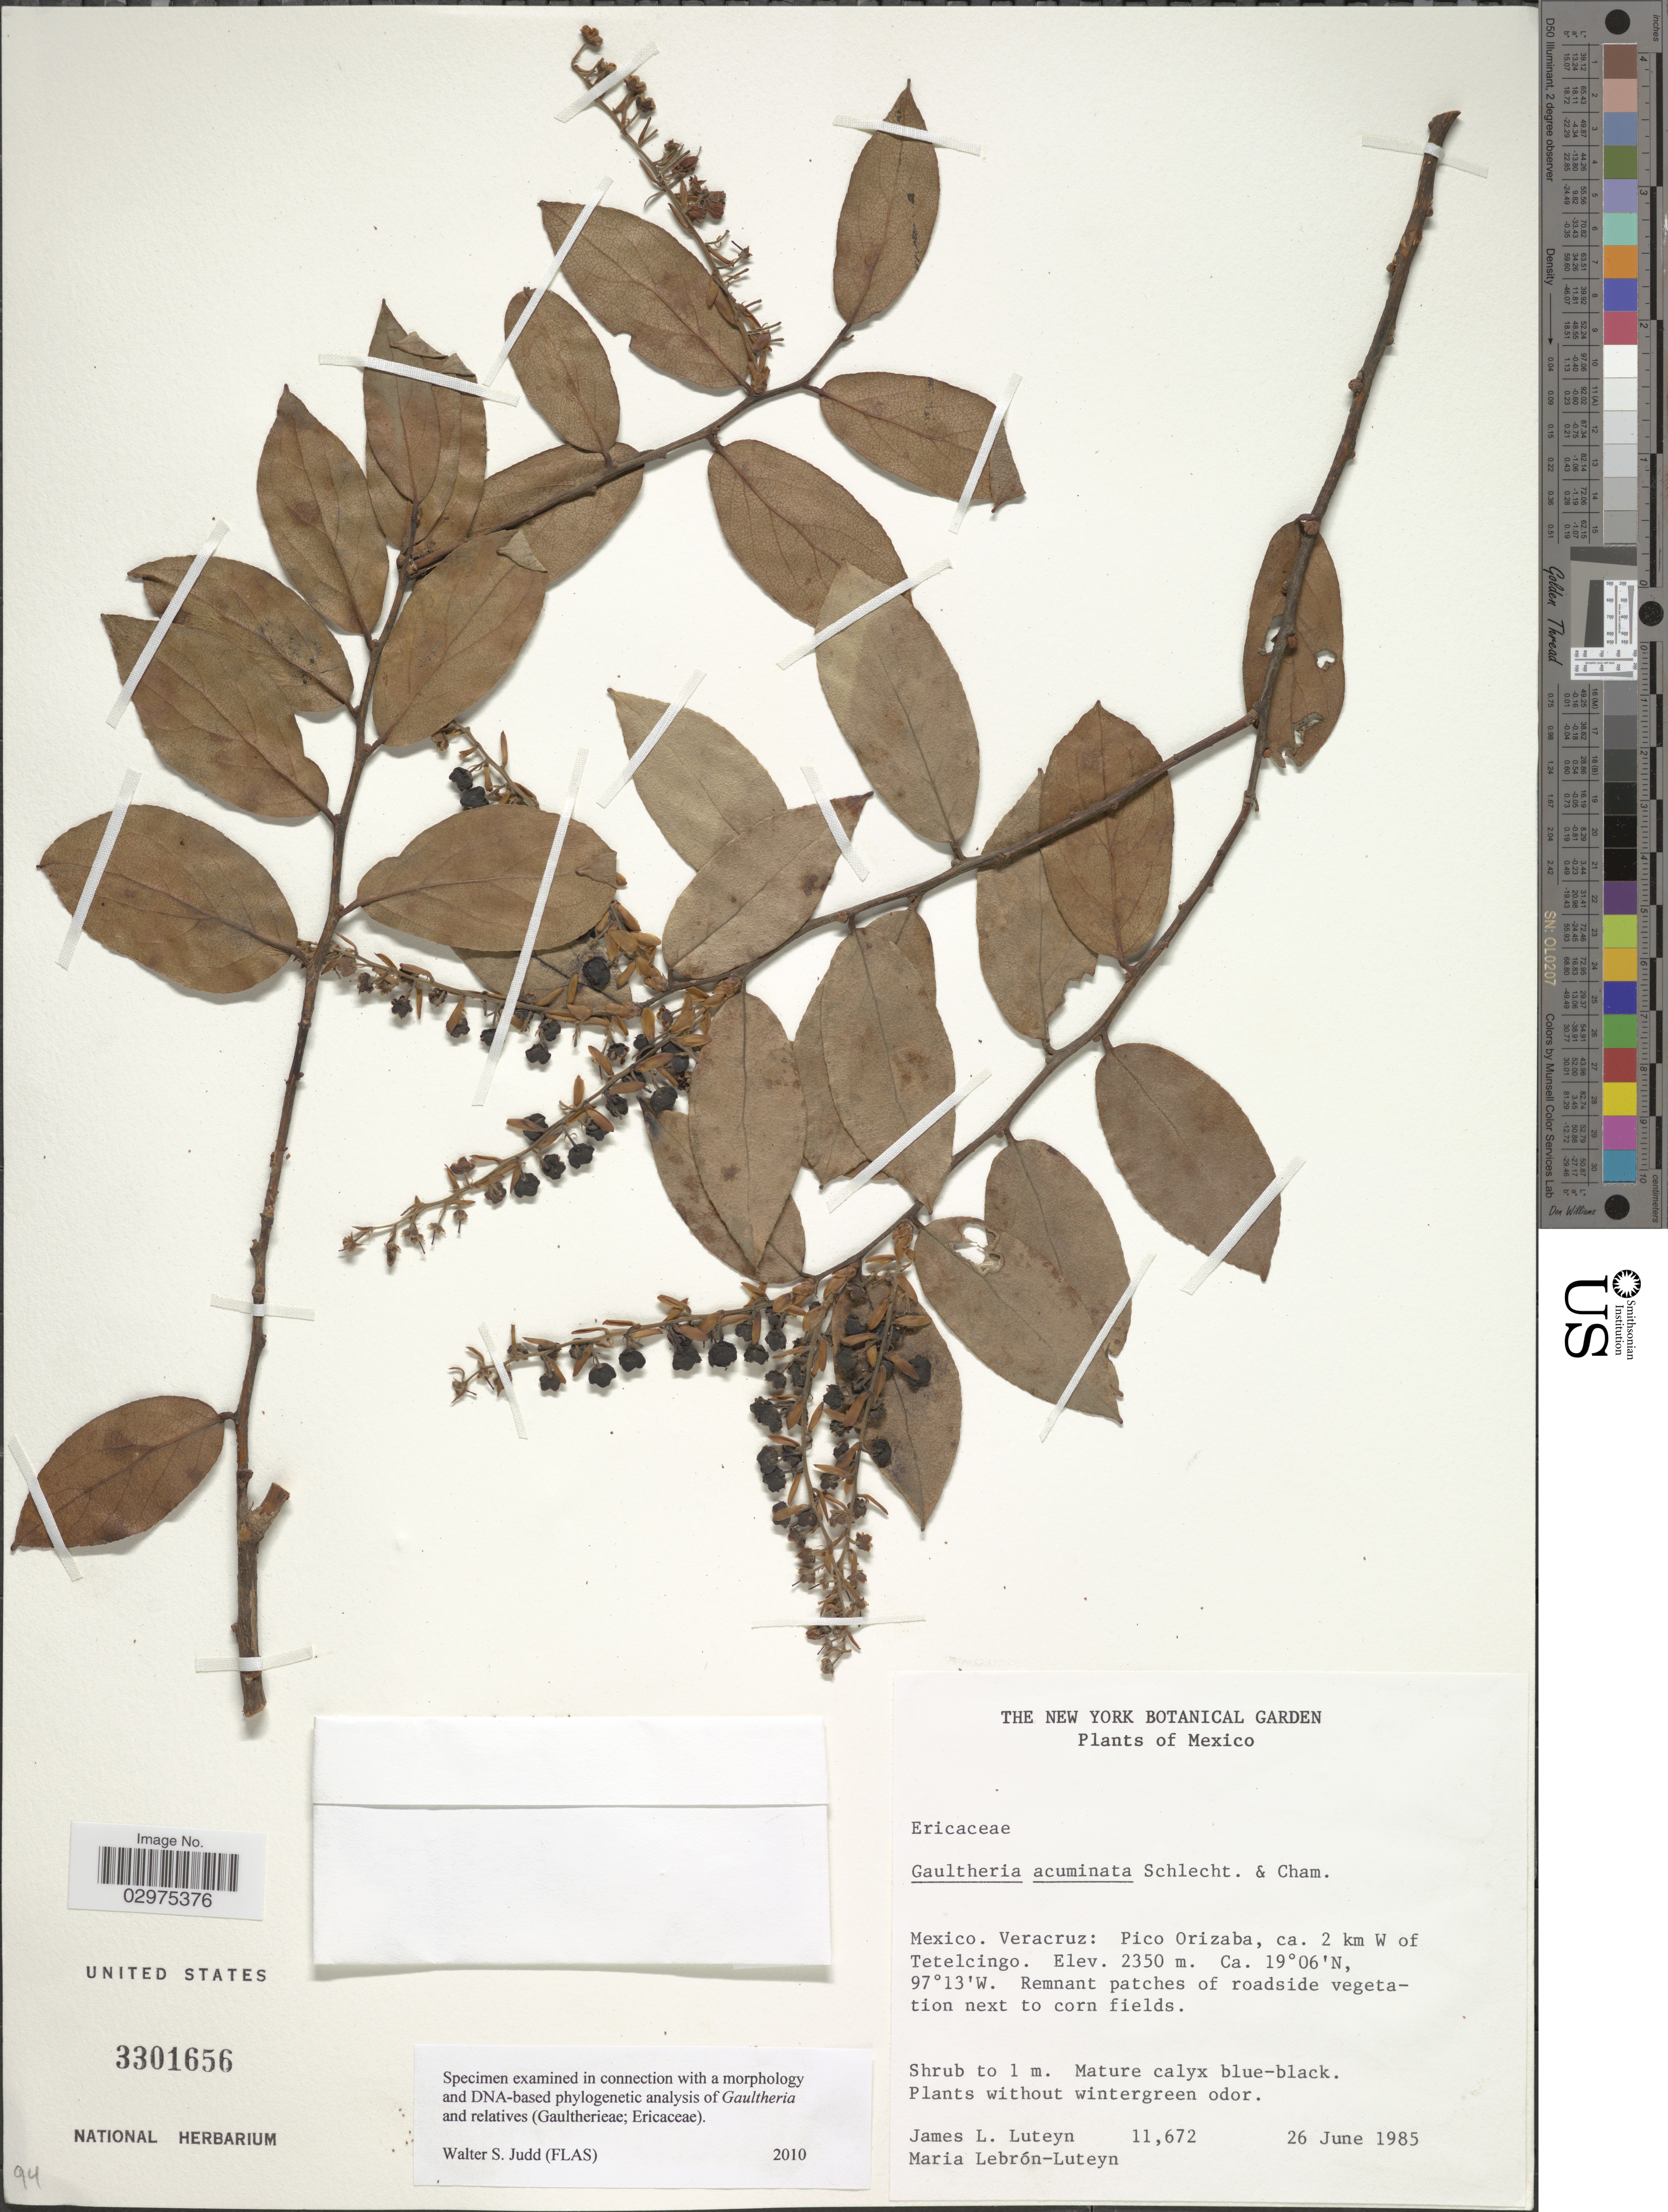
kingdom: Plantae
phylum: Tracheophyta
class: Magnoliopsida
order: Ericales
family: Ericaceae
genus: Gaultheria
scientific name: Gaultheria acuminata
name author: Schltdl. & Cham.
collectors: J. Luteyn & M. L. Lebrón-Luteyn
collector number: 11672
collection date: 1985-06-26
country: Mexico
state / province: Veracruz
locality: Veracruz: Pico Orizaba, ca. 2 km W of Tetelcingo.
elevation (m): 2350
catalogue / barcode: US 3301656